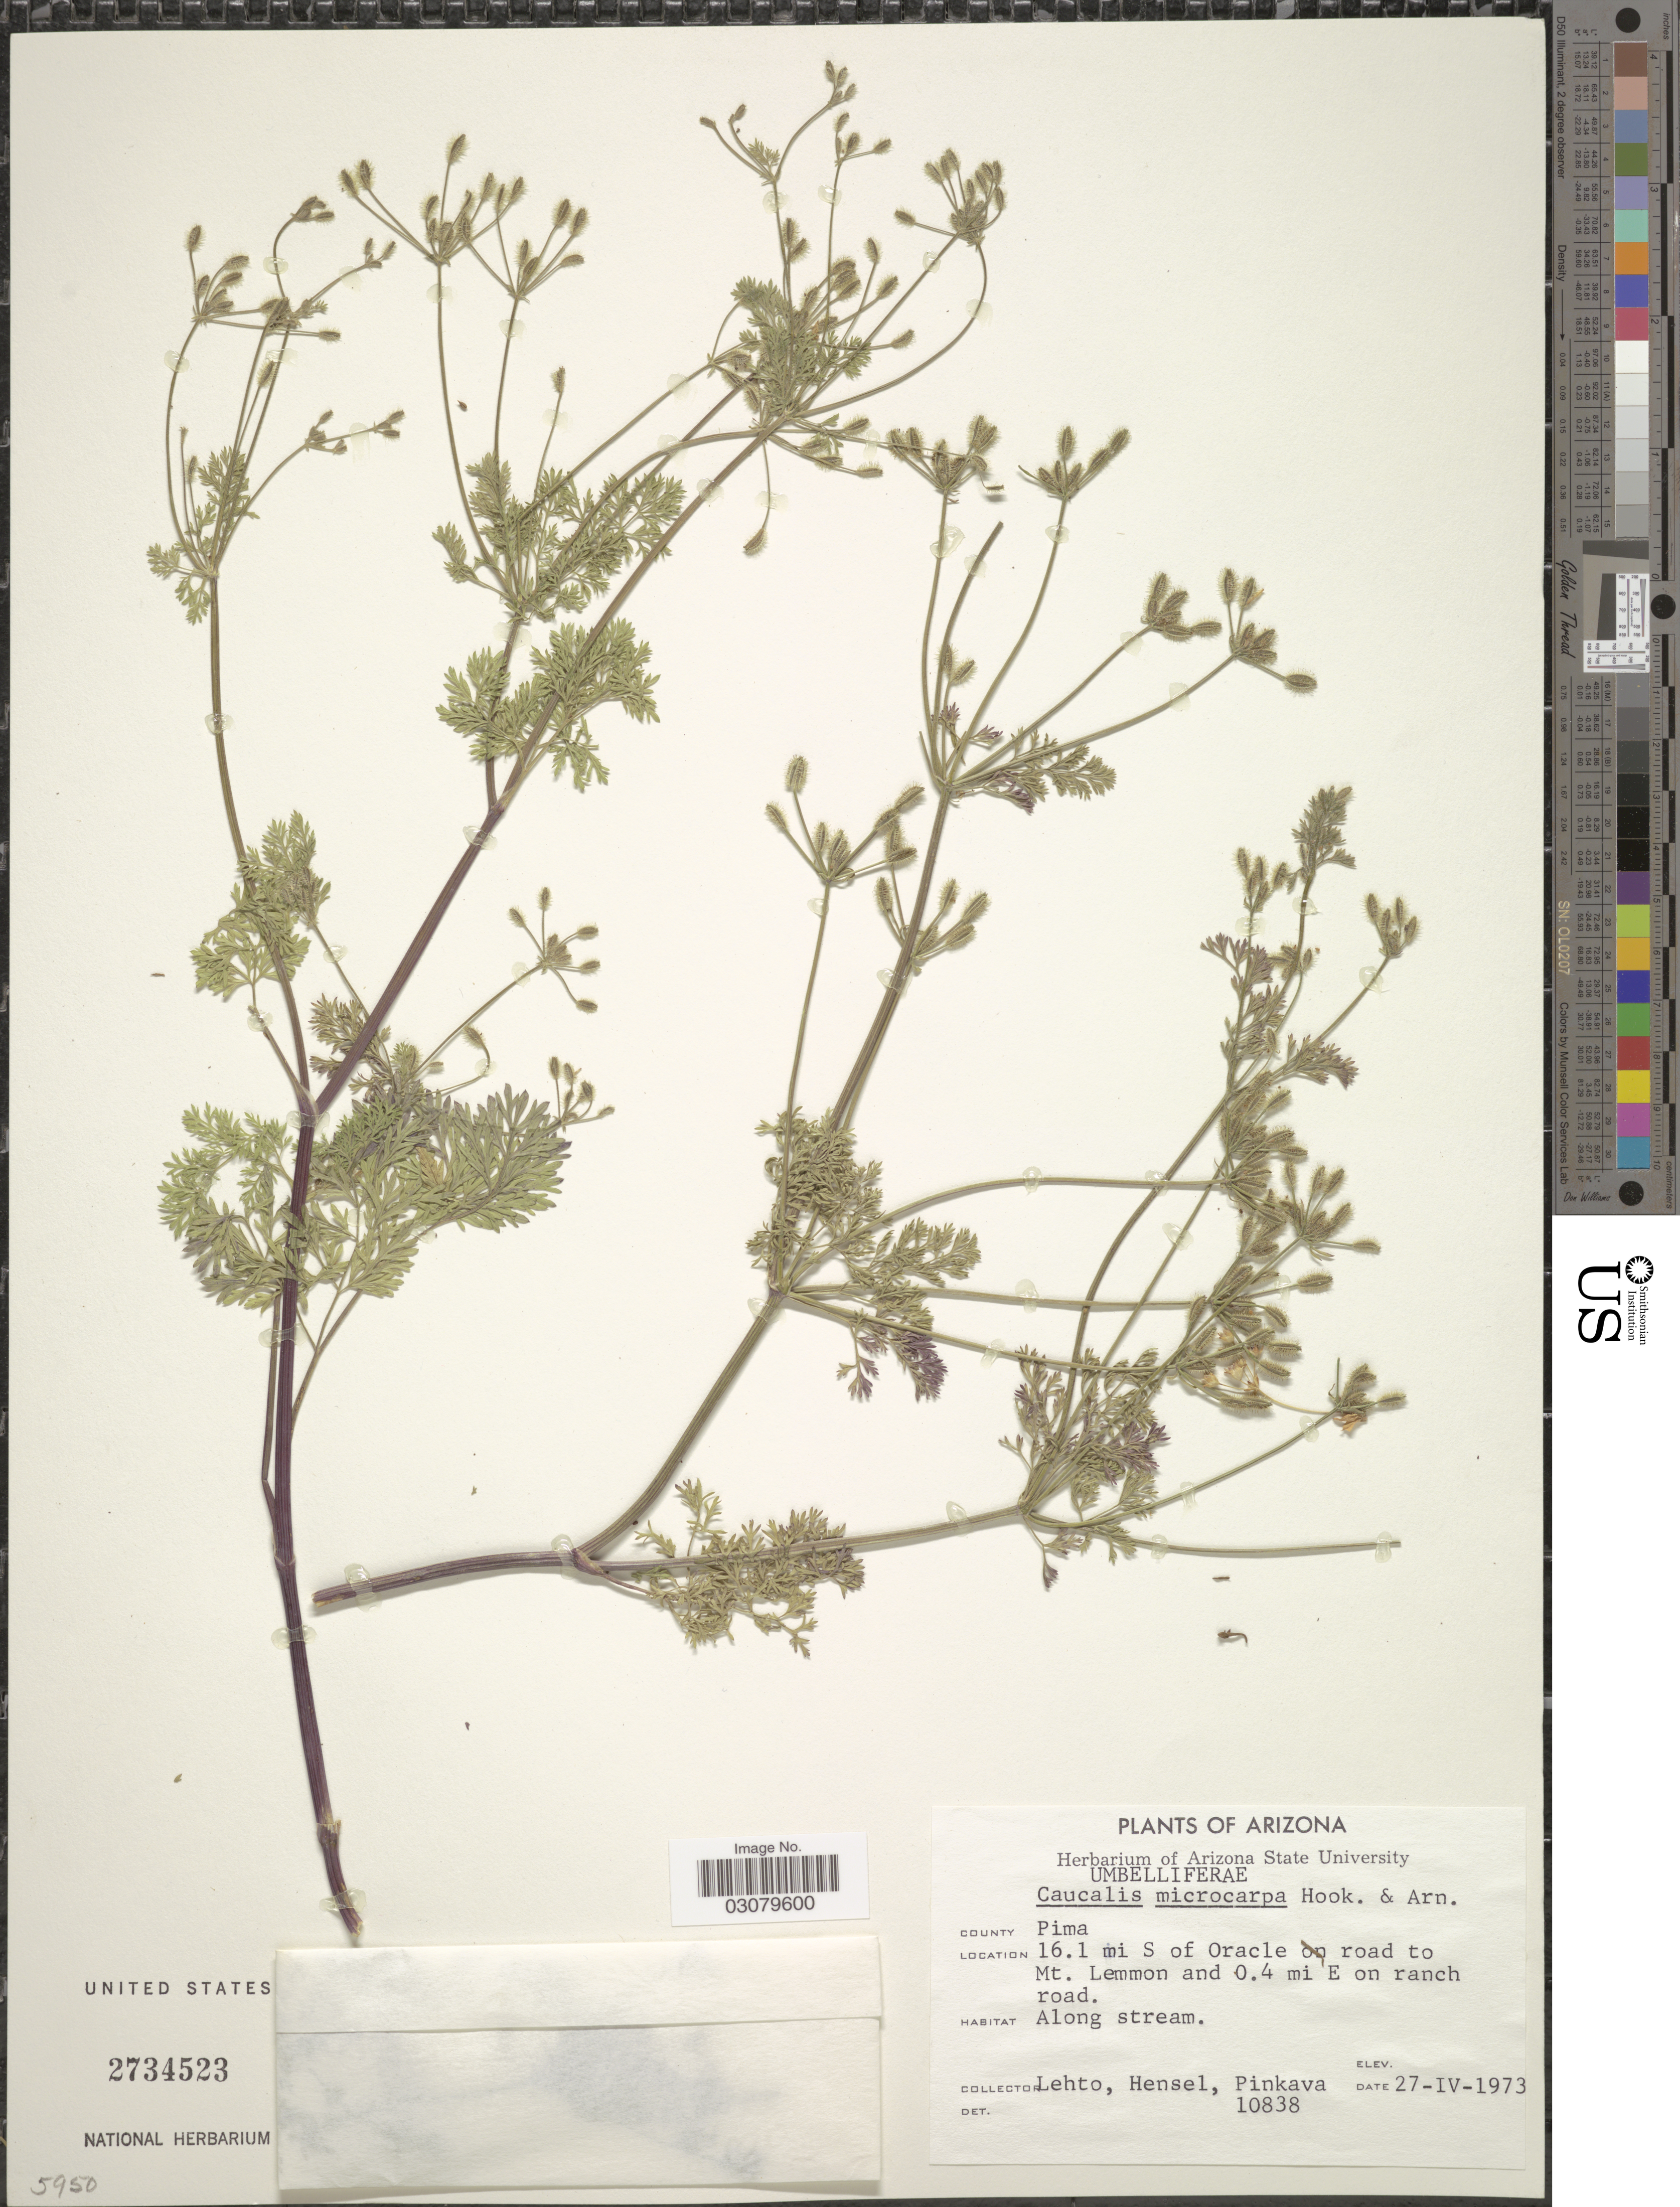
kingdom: Plantae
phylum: Tracheophyta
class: Magnoliopsida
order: Apiales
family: Apiaceae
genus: Caucalis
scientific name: Caucalis microcarpa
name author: Hook. & Arn.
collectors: -. Lehto, -. Hensel & -. Pinkava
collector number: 10838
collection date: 1973-04-27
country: United States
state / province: Arizona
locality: County Pima. 16.1 mi S of Oracle on road to Mt. Lemmon and 0.4 mi E on ranch.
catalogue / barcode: US 2734523